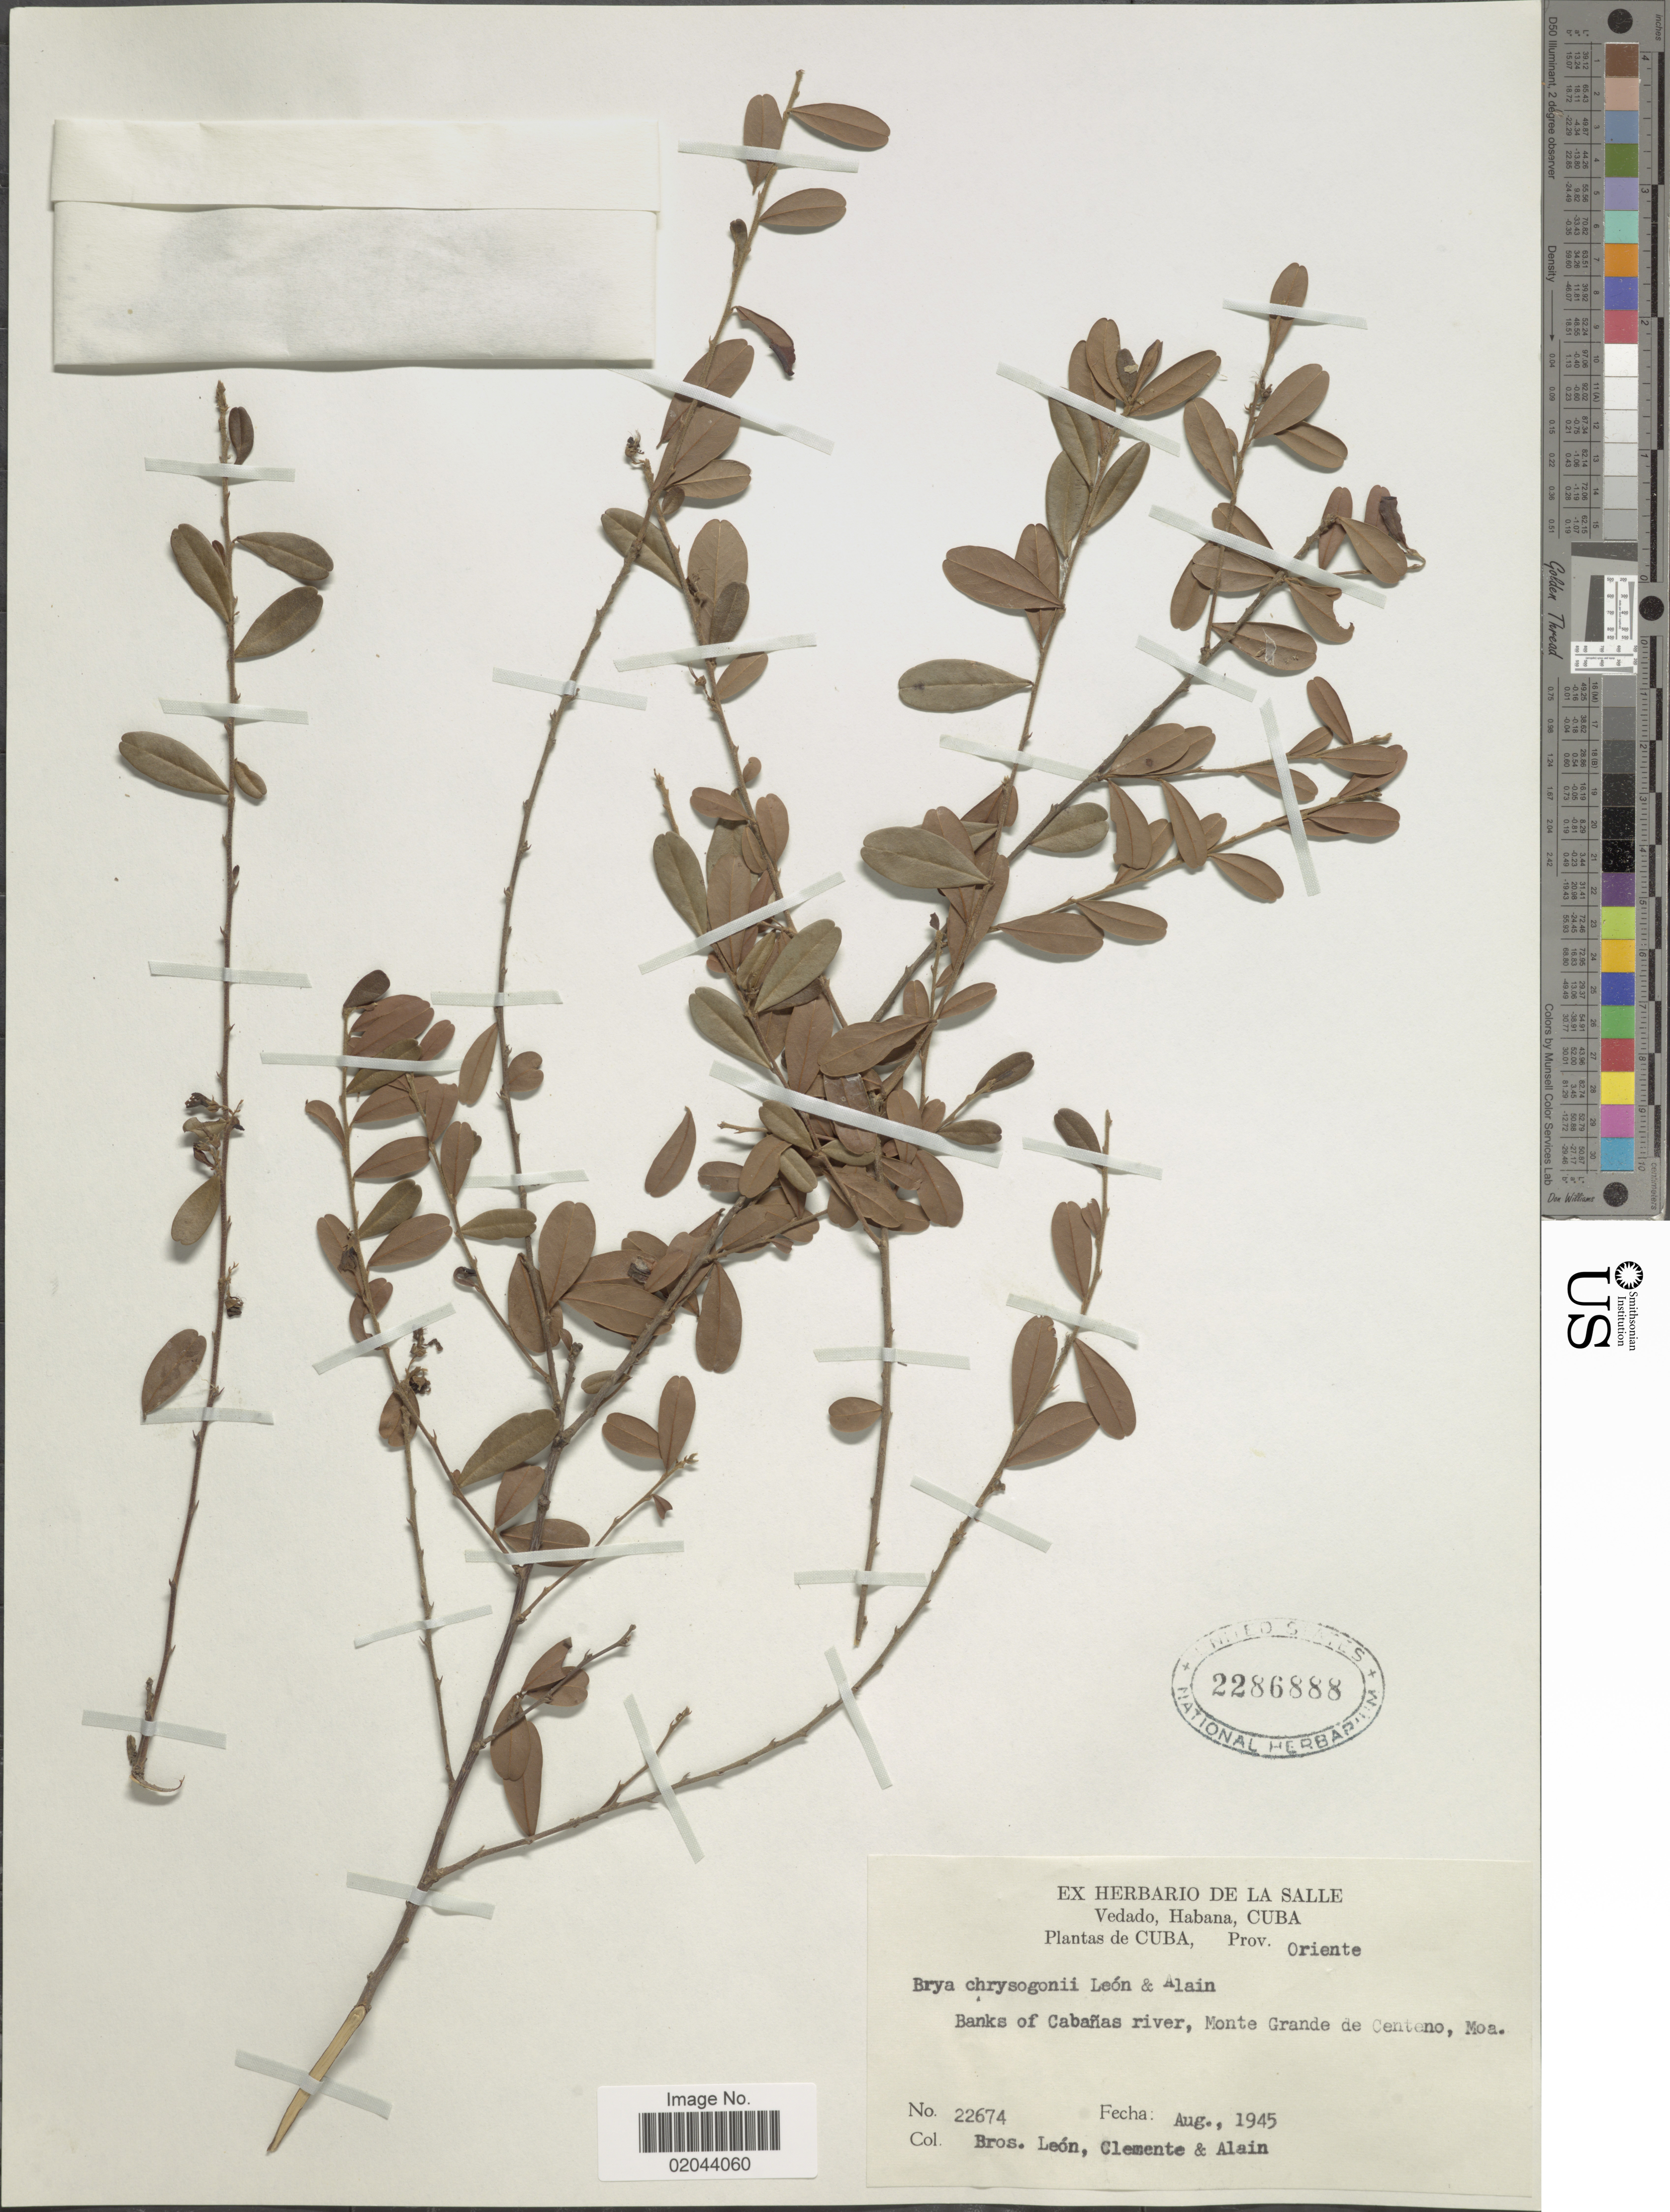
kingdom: Plantae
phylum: Tracheophyta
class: Magnoliopsida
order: Fabales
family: Fabaceae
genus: Brya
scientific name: Brya chrysogonii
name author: León & Alain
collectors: Bro. León, Bro. Clemente & A. H. Liogier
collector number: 22674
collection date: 1945-08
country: Cuba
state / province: Oriente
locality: Banks of Cabañas river, Monte Grande de Centeno, Moa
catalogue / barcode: US 2286888